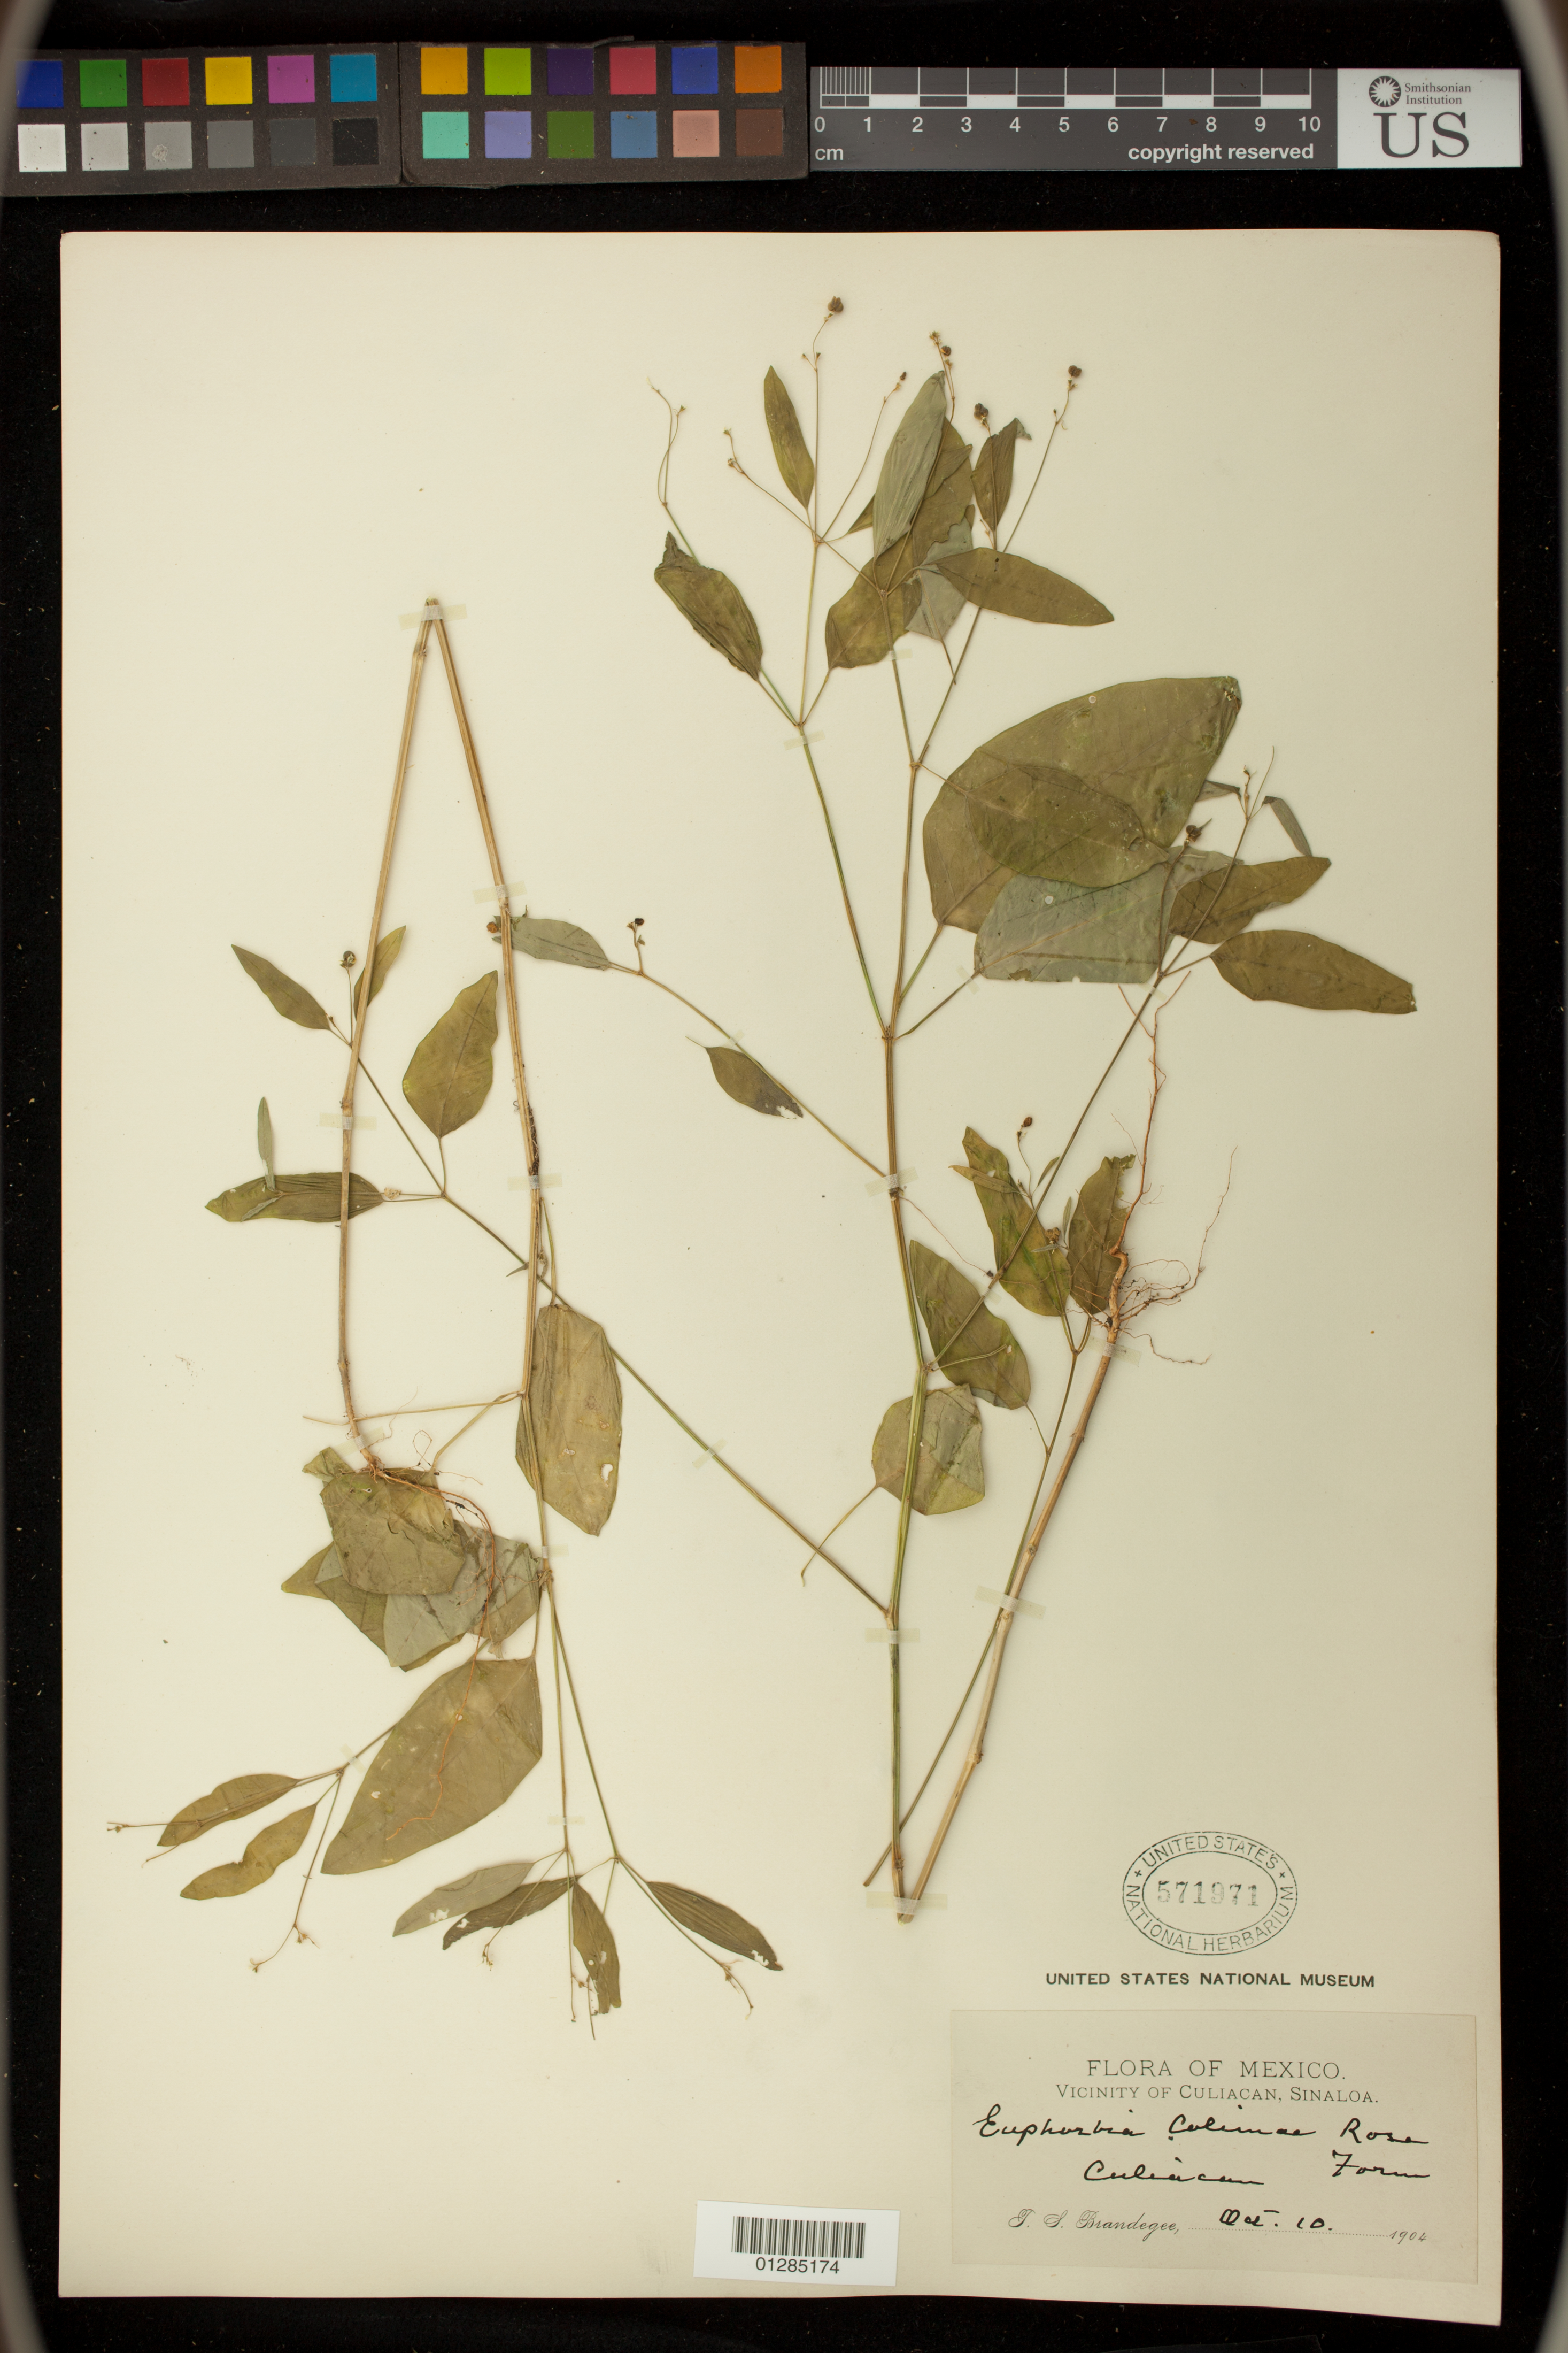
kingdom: Plantae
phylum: Tracheophyta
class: Magnoliopsida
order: Malpighiales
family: Euphorbiaceae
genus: Euphorbia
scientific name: Euphorbia graminea var. graminea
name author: Jacq.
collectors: J. S. Brandegee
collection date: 1904-10-10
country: Mexico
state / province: Sinaloa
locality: Vicinity of Culiacan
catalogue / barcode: US 571971